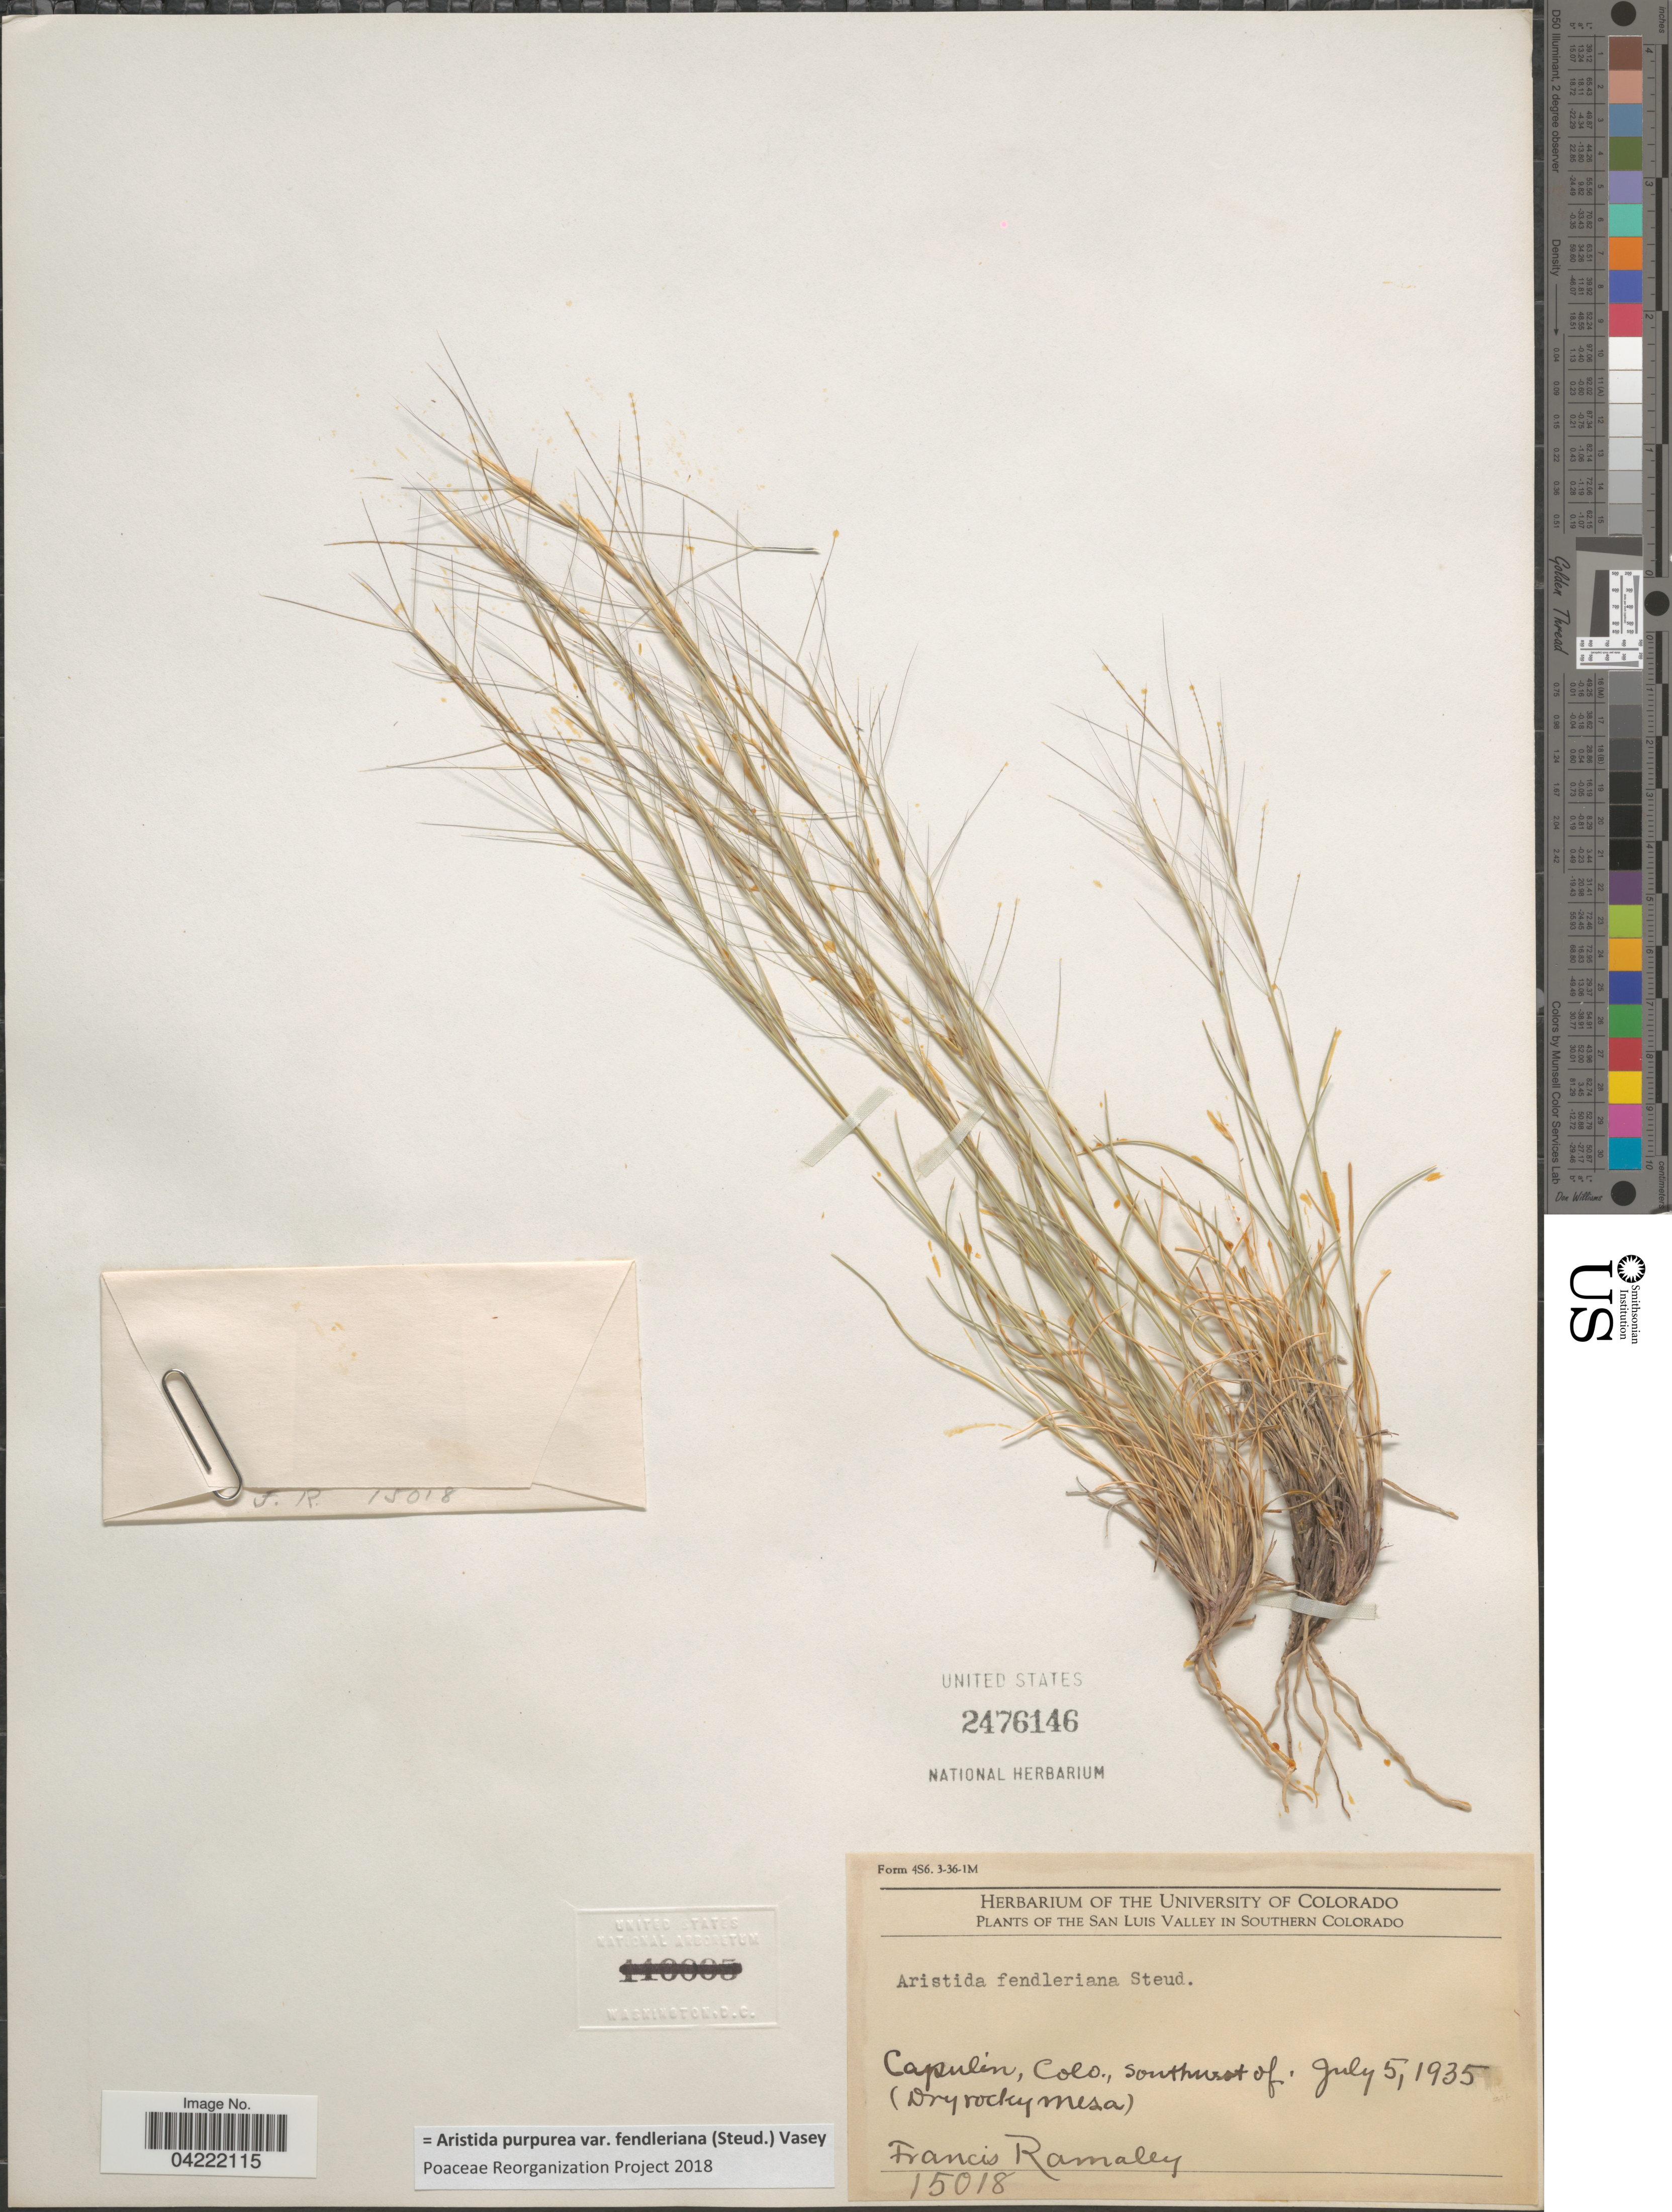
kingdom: Plantae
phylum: Tracheophyta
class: Liliopsida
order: Poales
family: Poaceae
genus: Aristida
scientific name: Aristida purpurea var. fendleriana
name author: (Steud.) Vasey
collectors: F. Ramaley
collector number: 15018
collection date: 1935-07-05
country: United States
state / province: Colorado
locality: The San Luis Valley In Southern Colorado. Capulin, southeast of.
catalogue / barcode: US 2476146